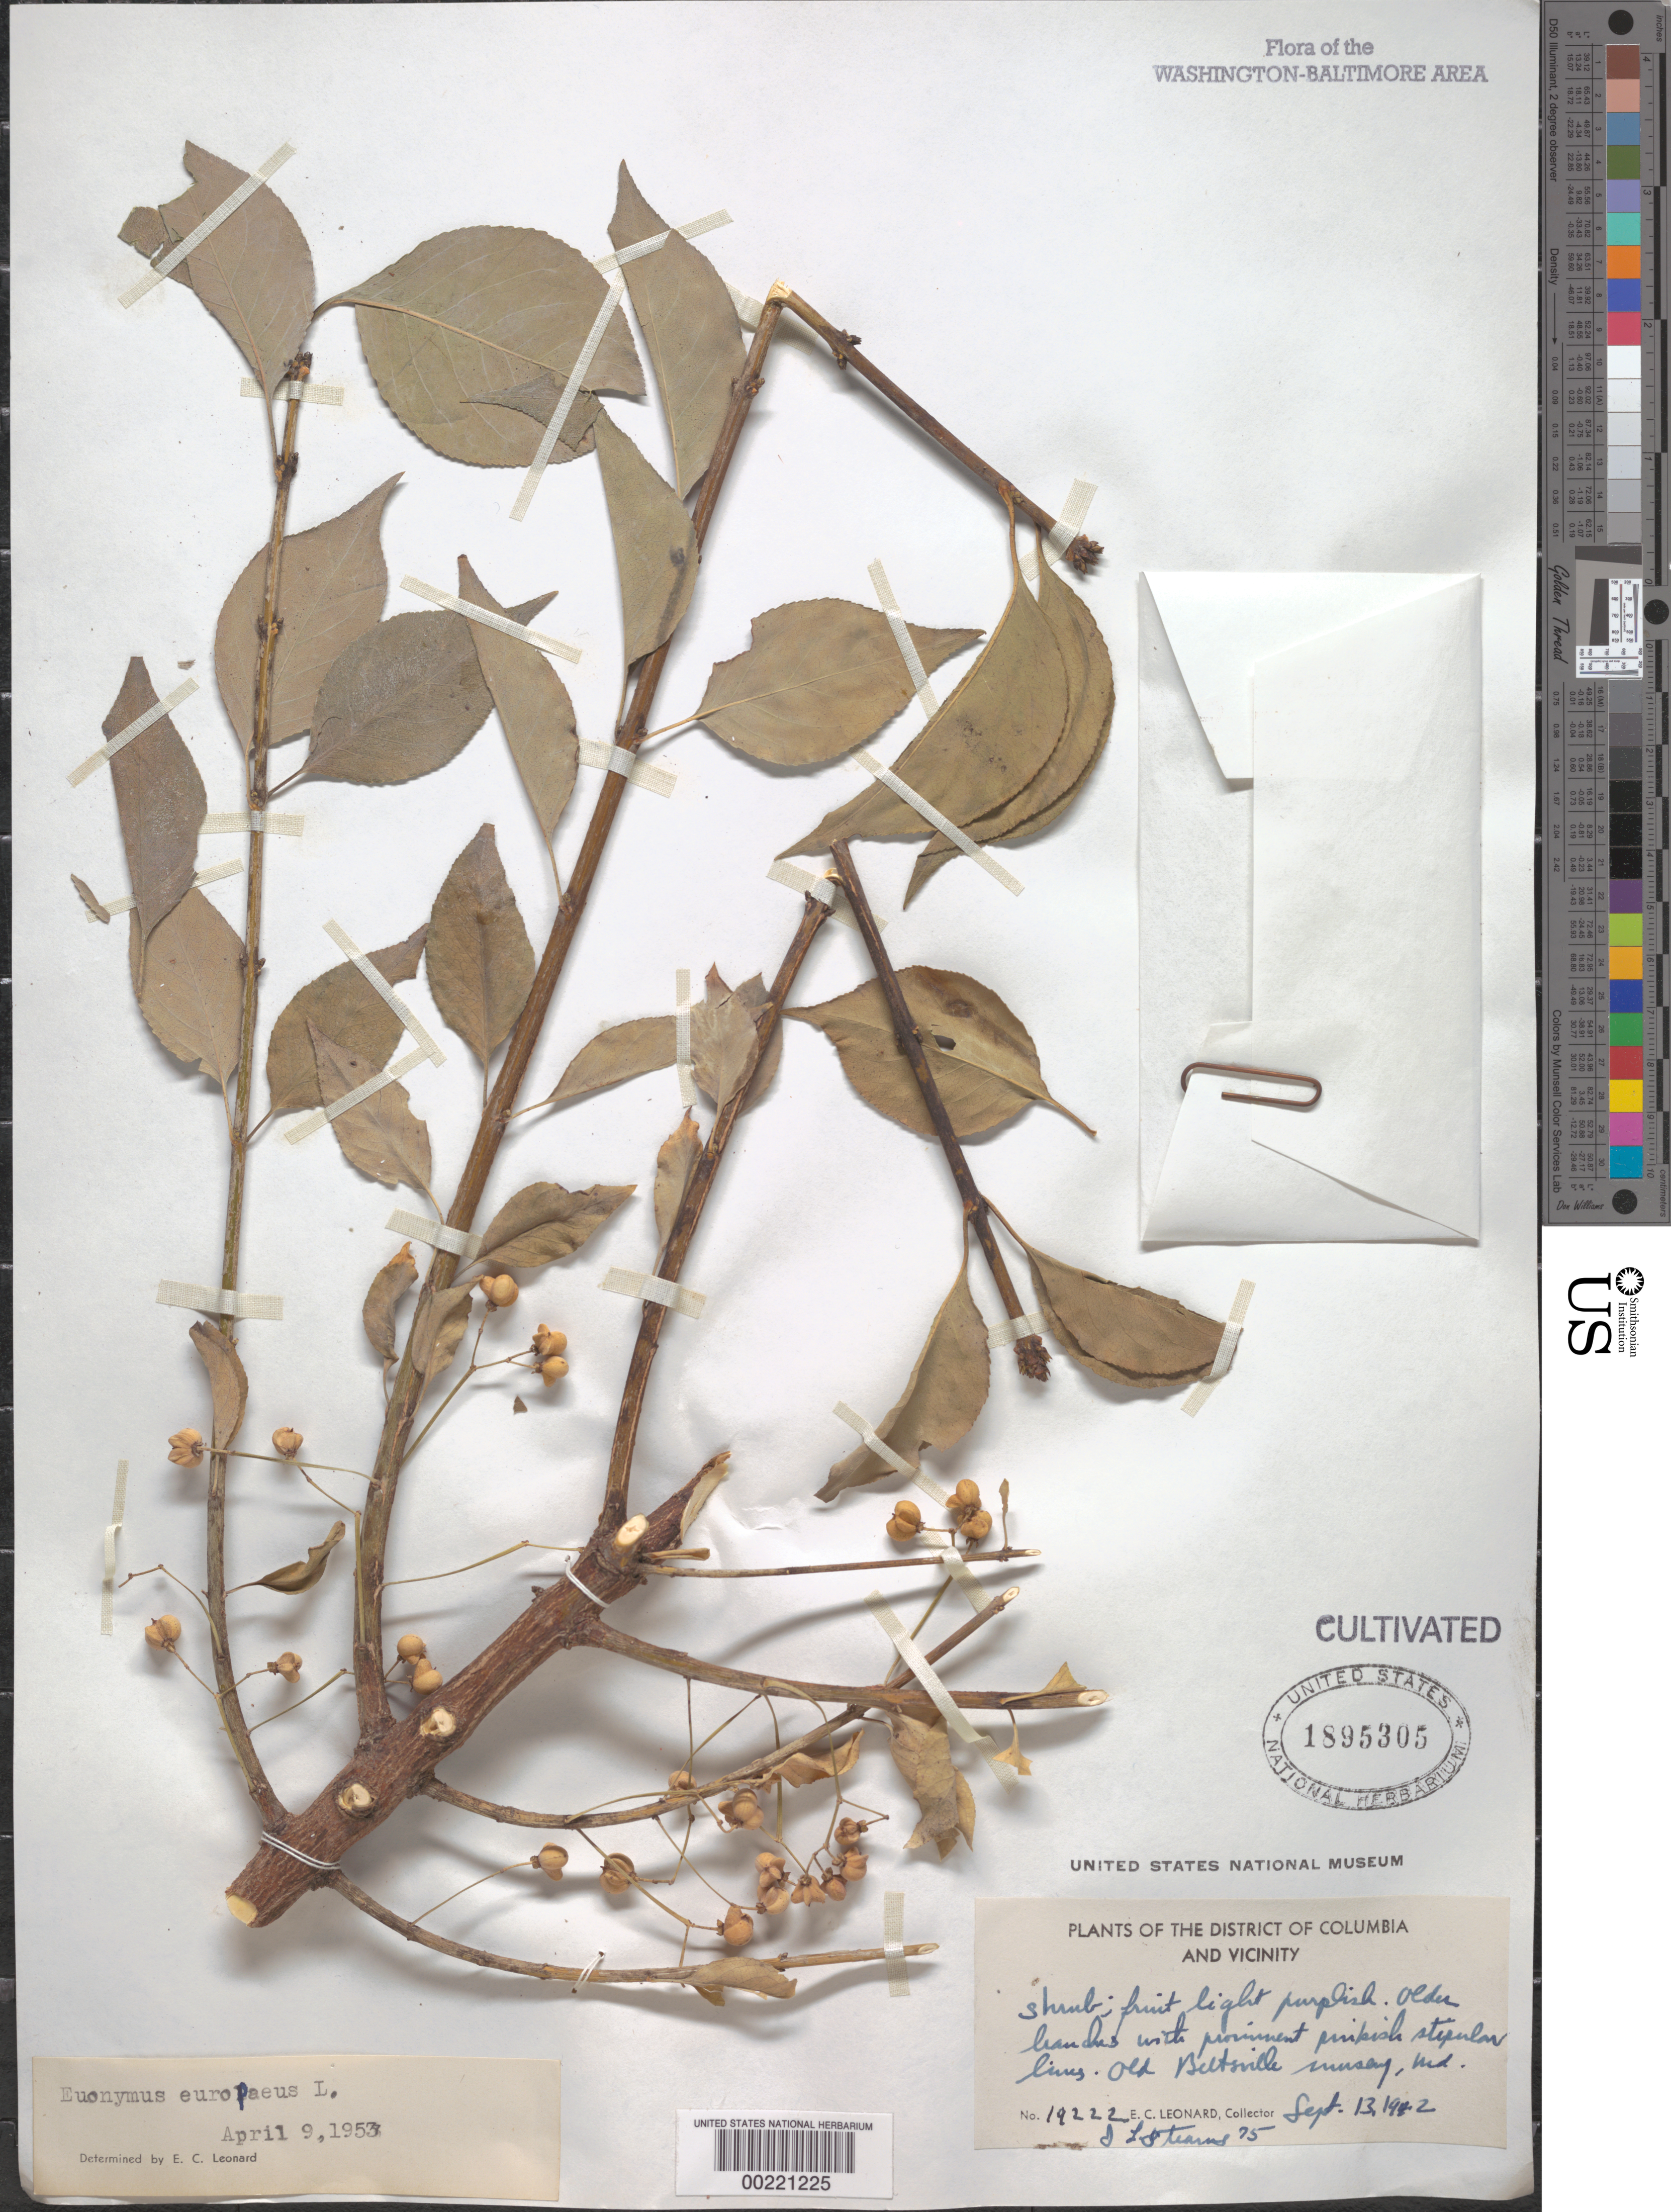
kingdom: Plantae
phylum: Tracheophyta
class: Magnoliopsida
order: Celastrales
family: Celastraceae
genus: Euonymus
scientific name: Euonymus europaeus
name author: L.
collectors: E. C. Leonard & J. Stearns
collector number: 19222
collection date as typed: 13 Sep 1942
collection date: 1942-09-13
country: United States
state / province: Maryland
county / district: Prince George's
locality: Old Beltsville Nursery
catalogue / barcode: US 1895305